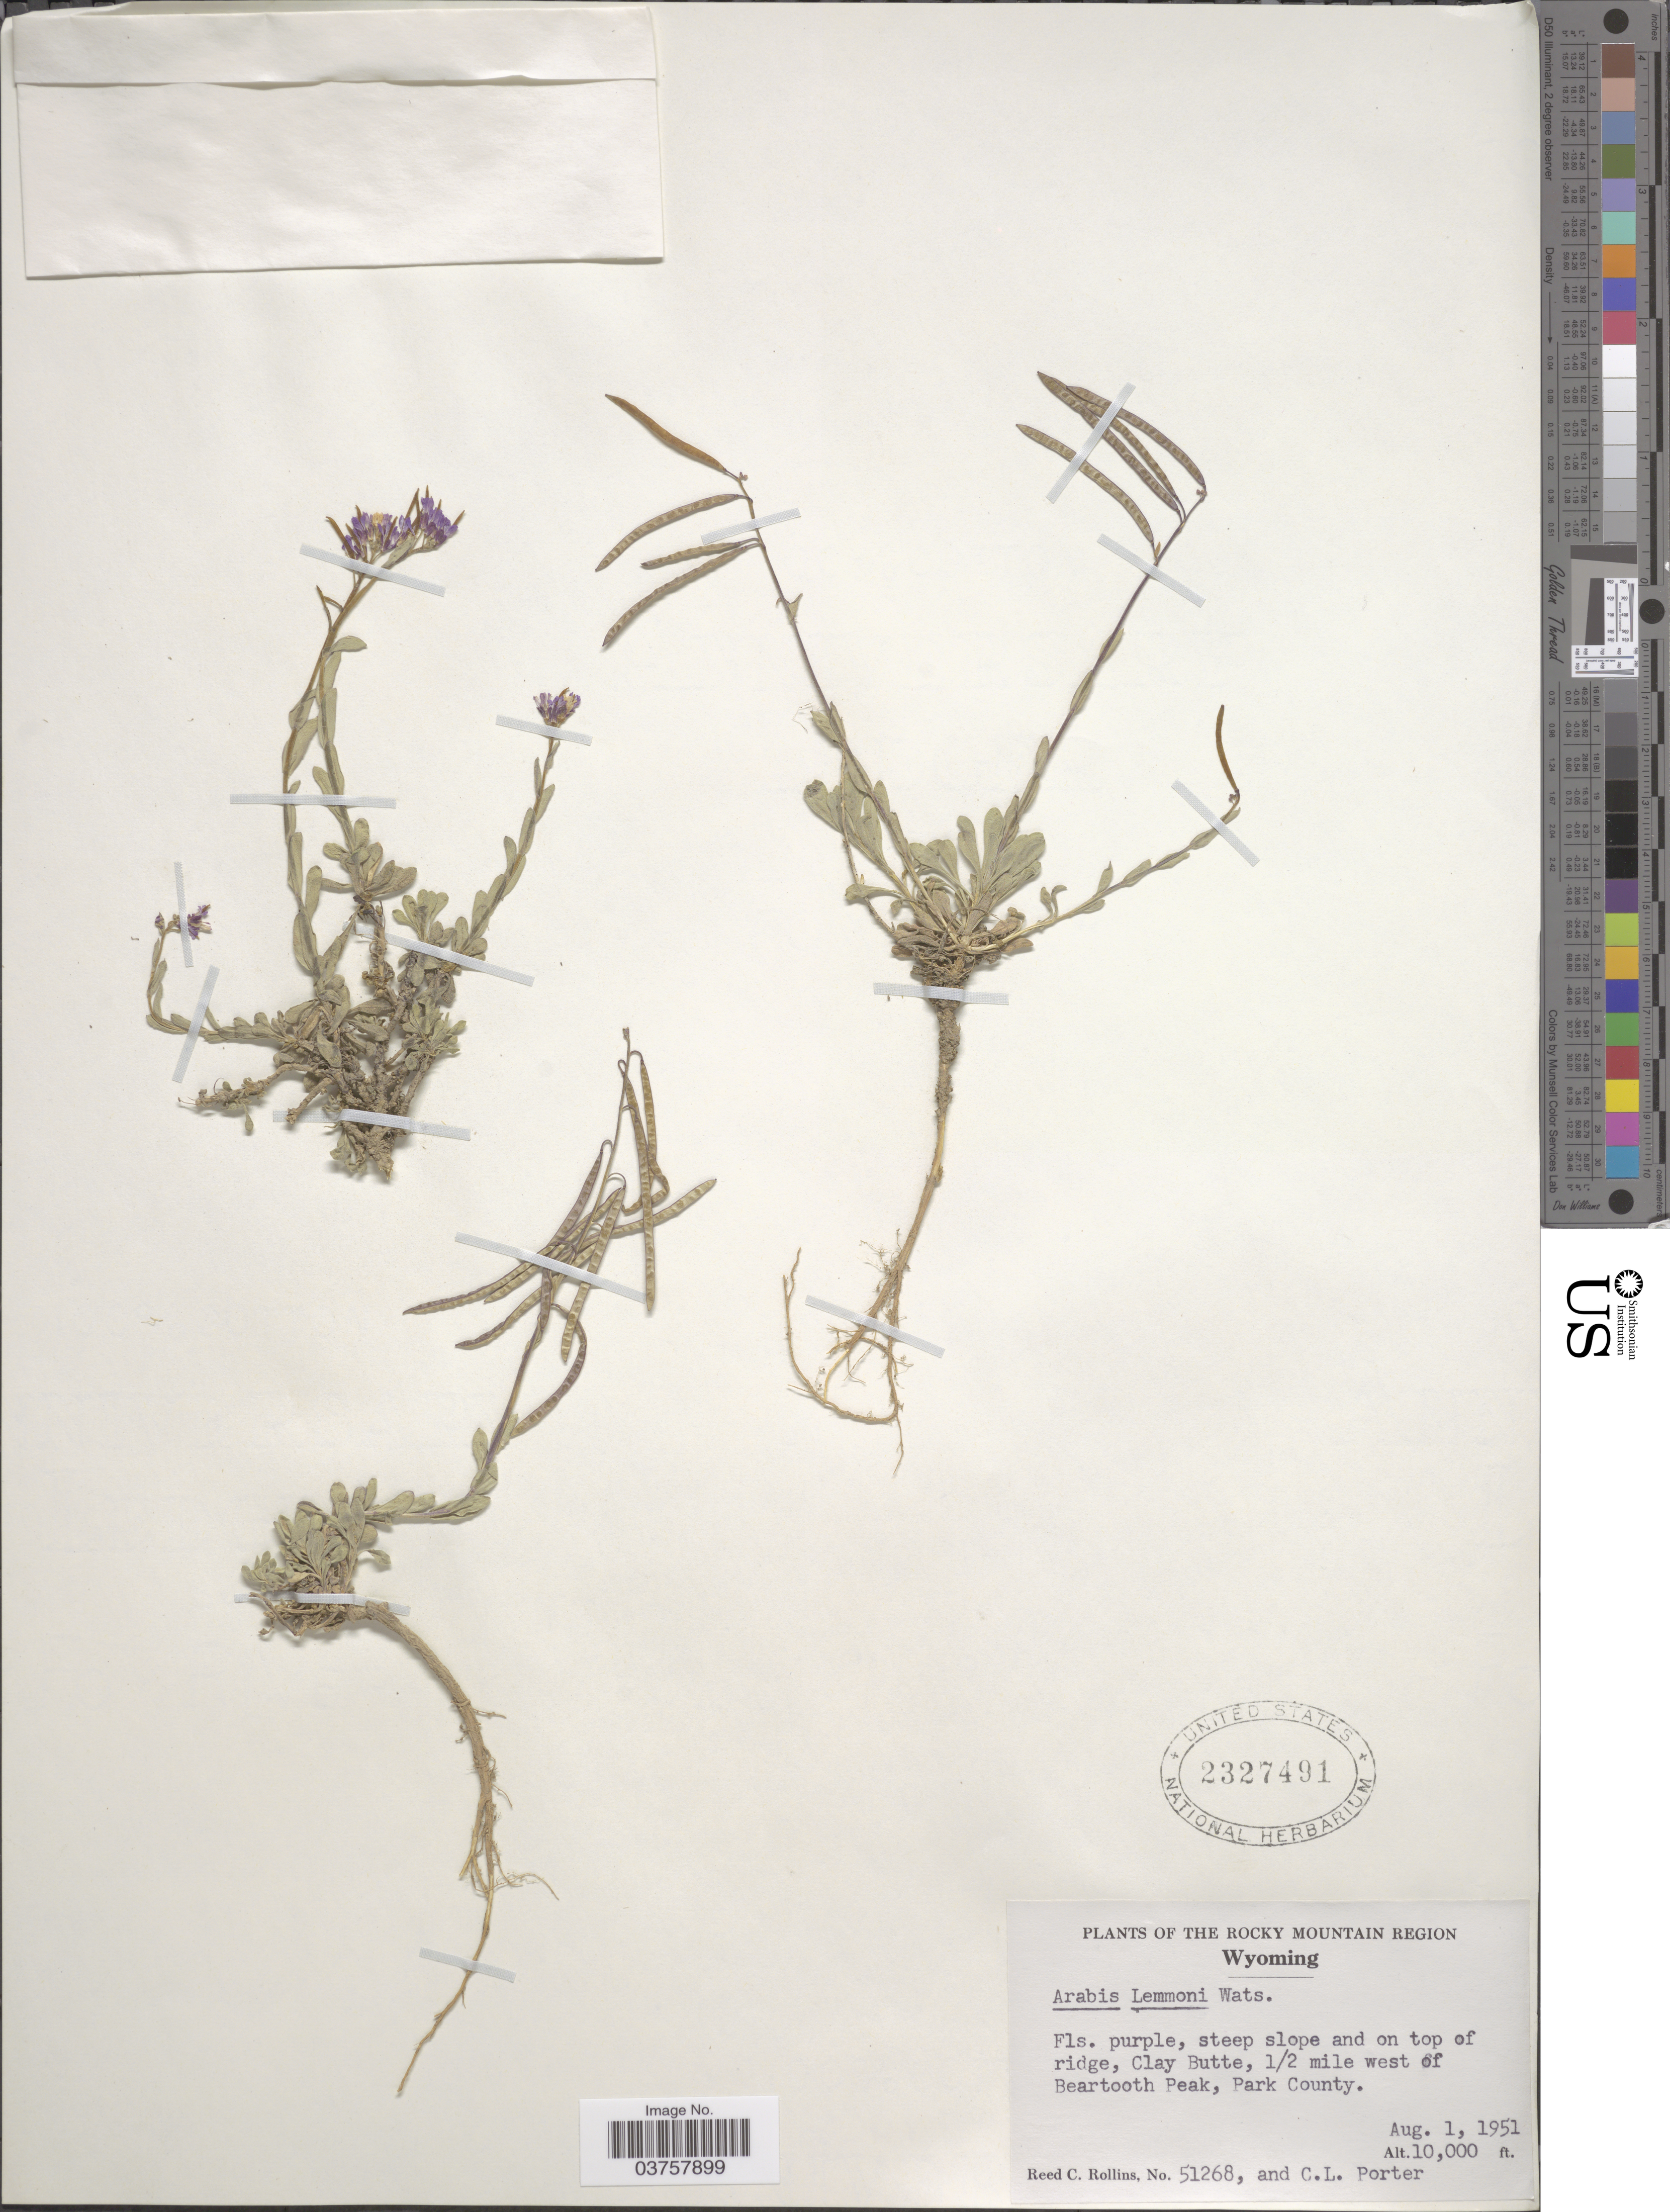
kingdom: Plantae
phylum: Tracheophyta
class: Magnoliopsida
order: Brassicales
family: Brassicaceae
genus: Arabis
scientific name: Arabis lemmonii var. depauperata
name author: (A. Nelson & P.B. Kenn.) Rollins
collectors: R. C. Rollins & C. L. Porter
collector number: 51268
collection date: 1951-08-01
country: United States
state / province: Wyoming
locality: The Rocky Mountain Region. Steep slope and on top of ridge, Clay Butte, ½ mile west of Beartooth Peak, Park County.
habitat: steep slope and on top of ridge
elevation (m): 3048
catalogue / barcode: US 2327491